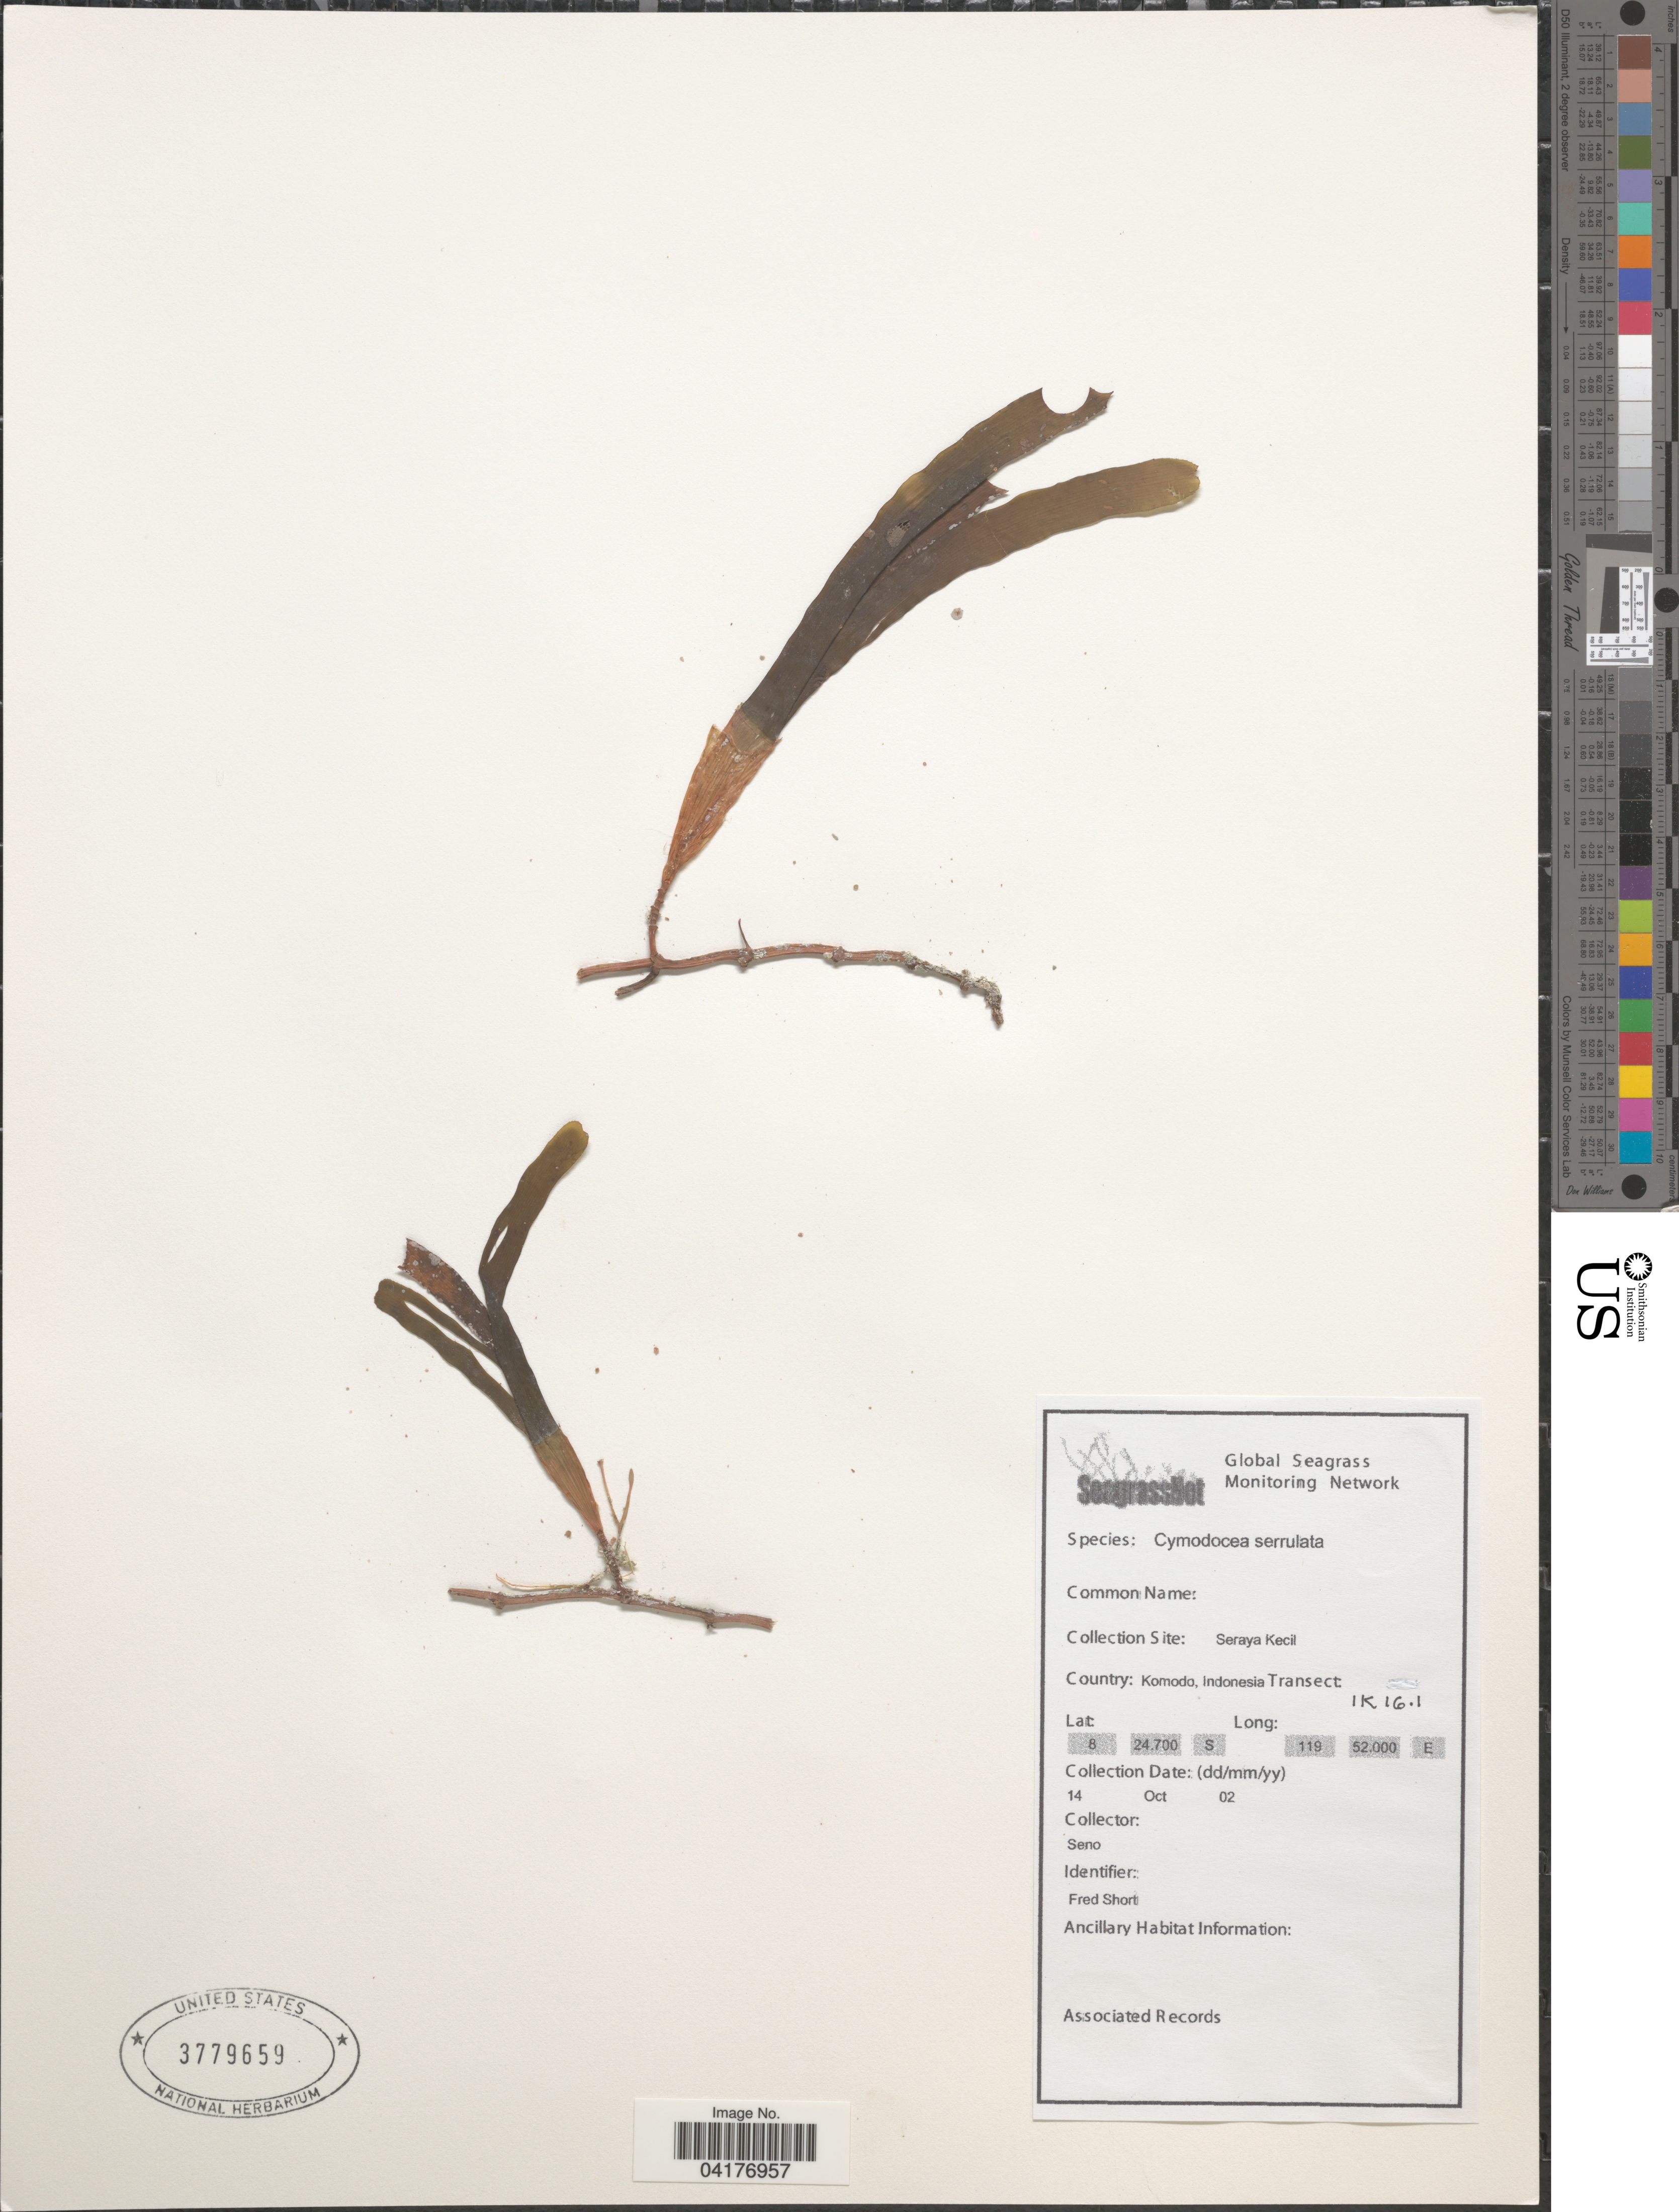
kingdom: Plantae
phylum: Tracheophyta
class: Liliopsida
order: Alismatales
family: Cymodoceaceae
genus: Cymodocea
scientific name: Cymodocea serrulata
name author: (R. Br.) Magnus & Ashers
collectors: Seno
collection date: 2002-10-14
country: Indonesia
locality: Collection Site: Seraya Kecil. Komodo, Indonesia. Transect: IK16.1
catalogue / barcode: US 3779659